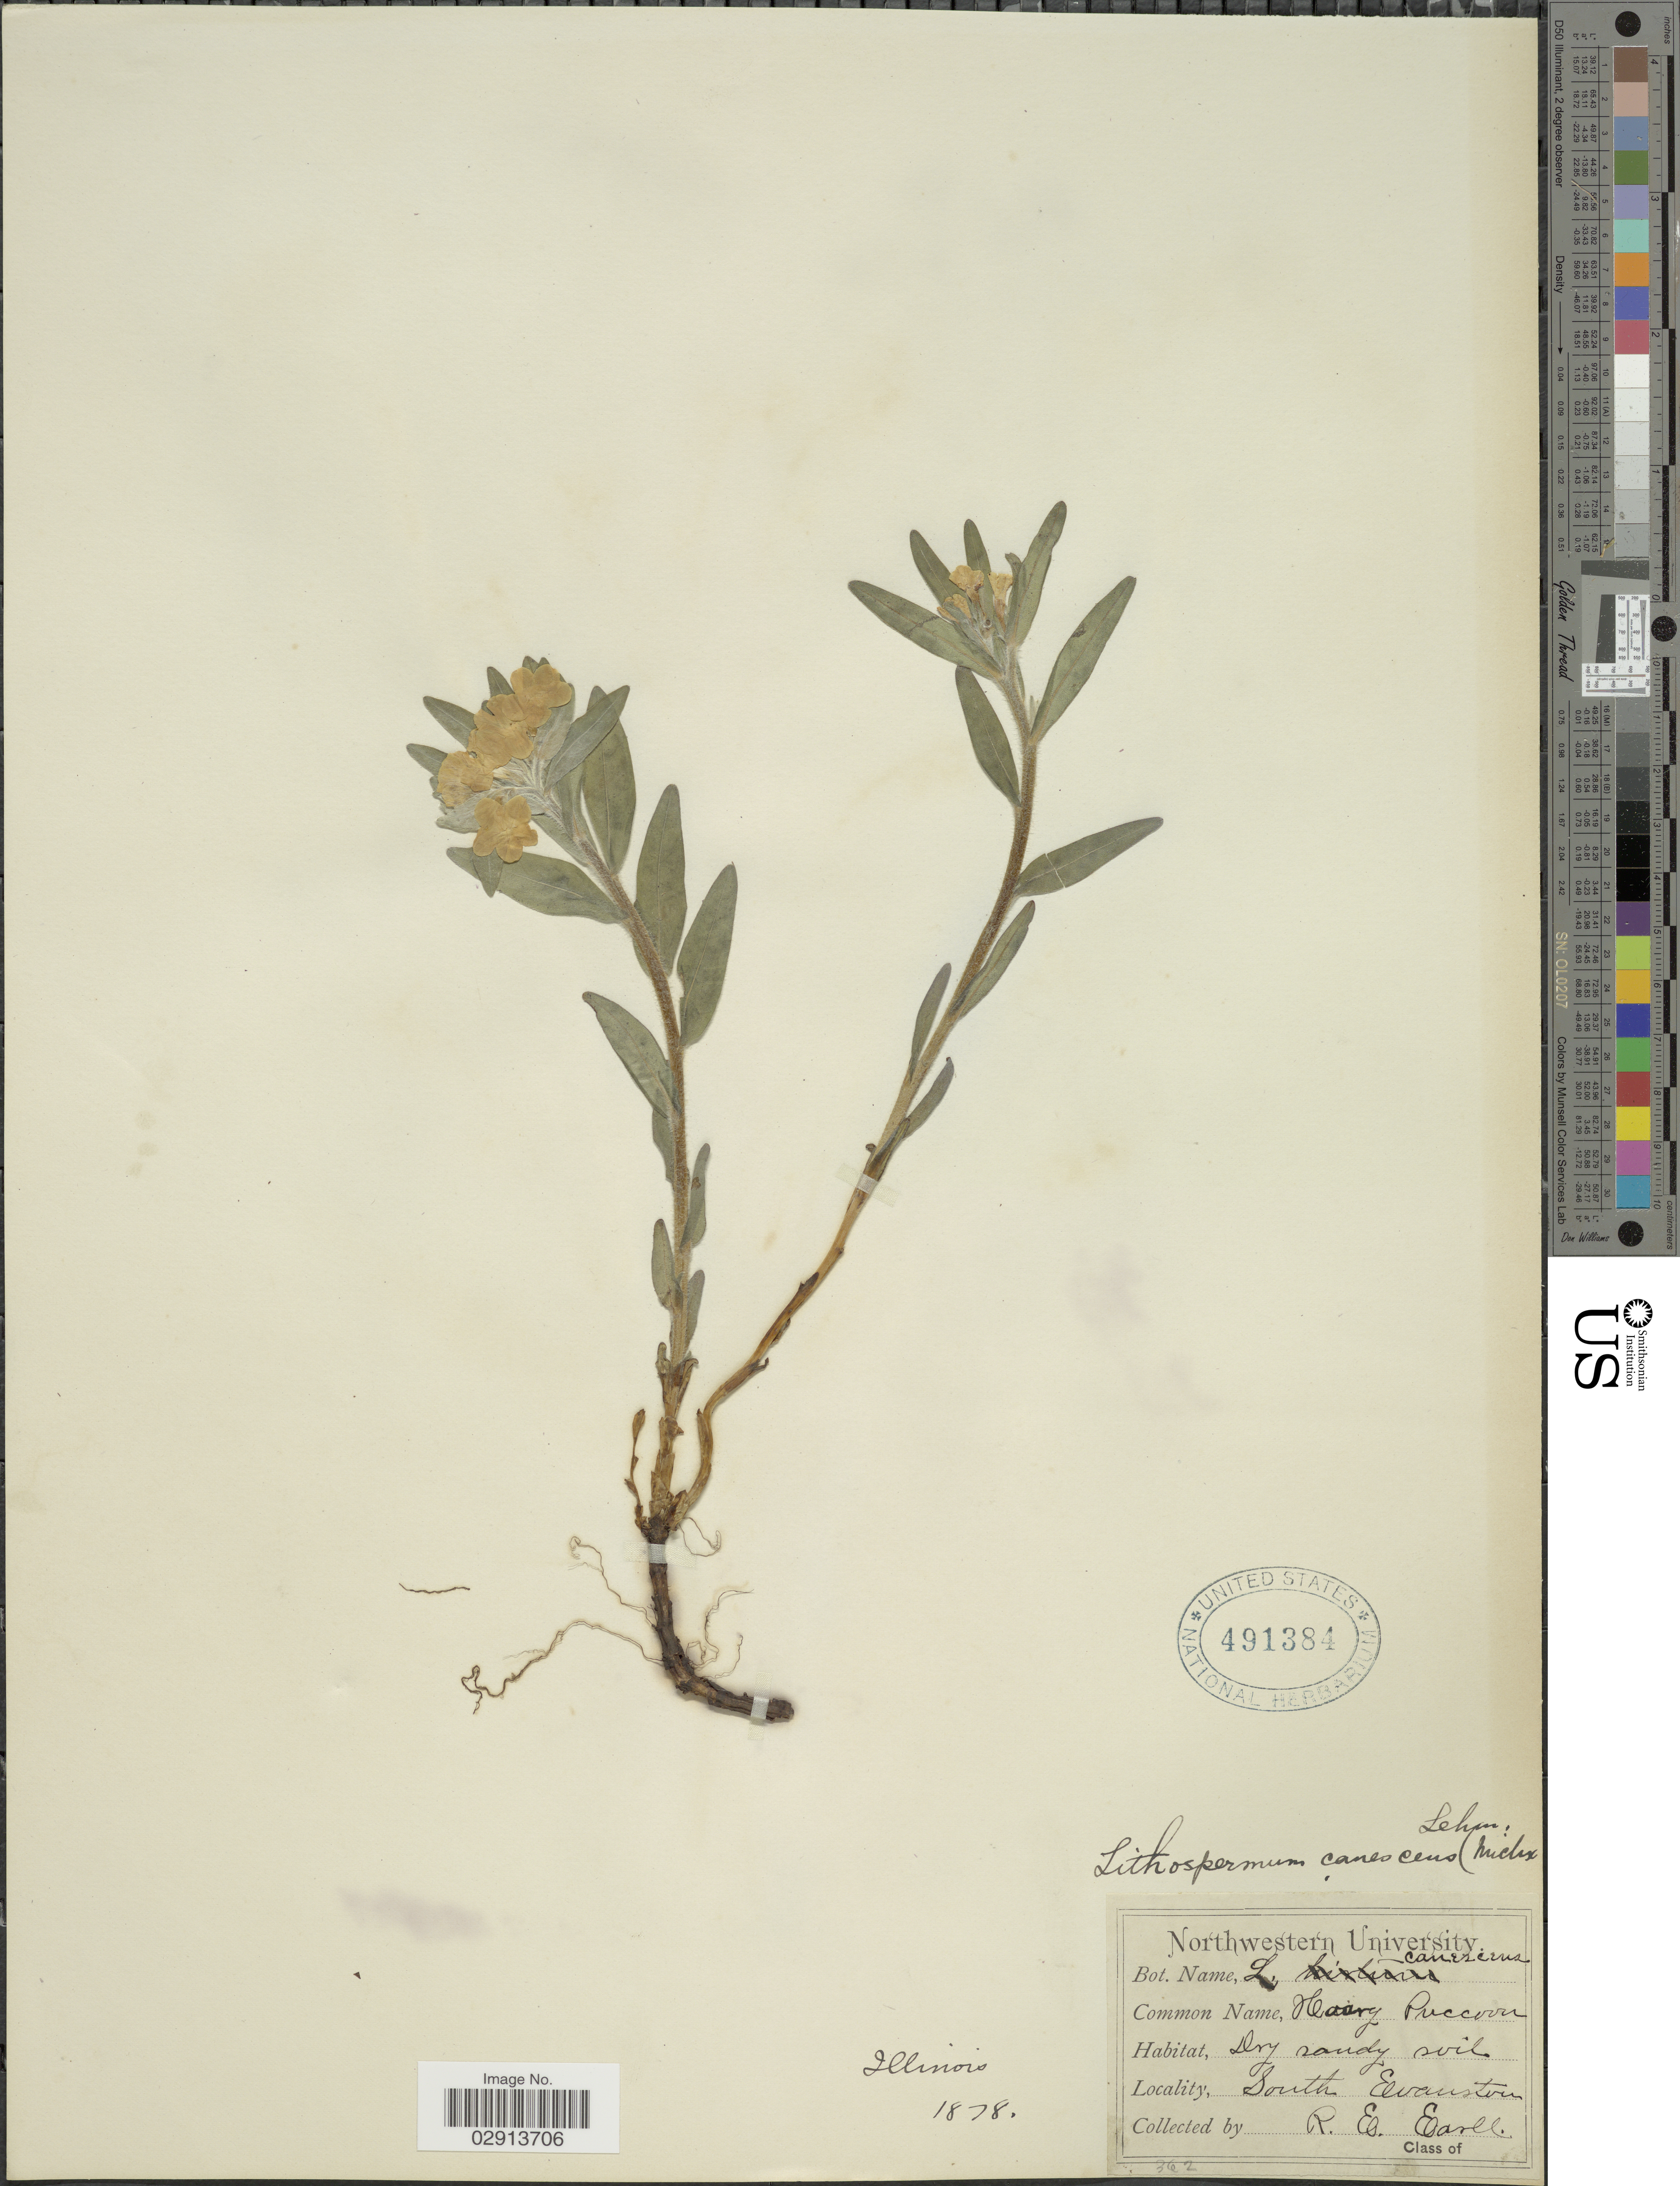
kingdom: Plantae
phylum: Tracheophyta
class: Magnoliopsida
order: Boraginales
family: Boraginaceae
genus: Lithospermum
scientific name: Lithospermum canescens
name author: (Michx.) Lehm.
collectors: R. Earll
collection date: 1878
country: United States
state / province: Illinois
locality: Dry sandy soil. South Evanston.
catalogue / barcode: US 491384